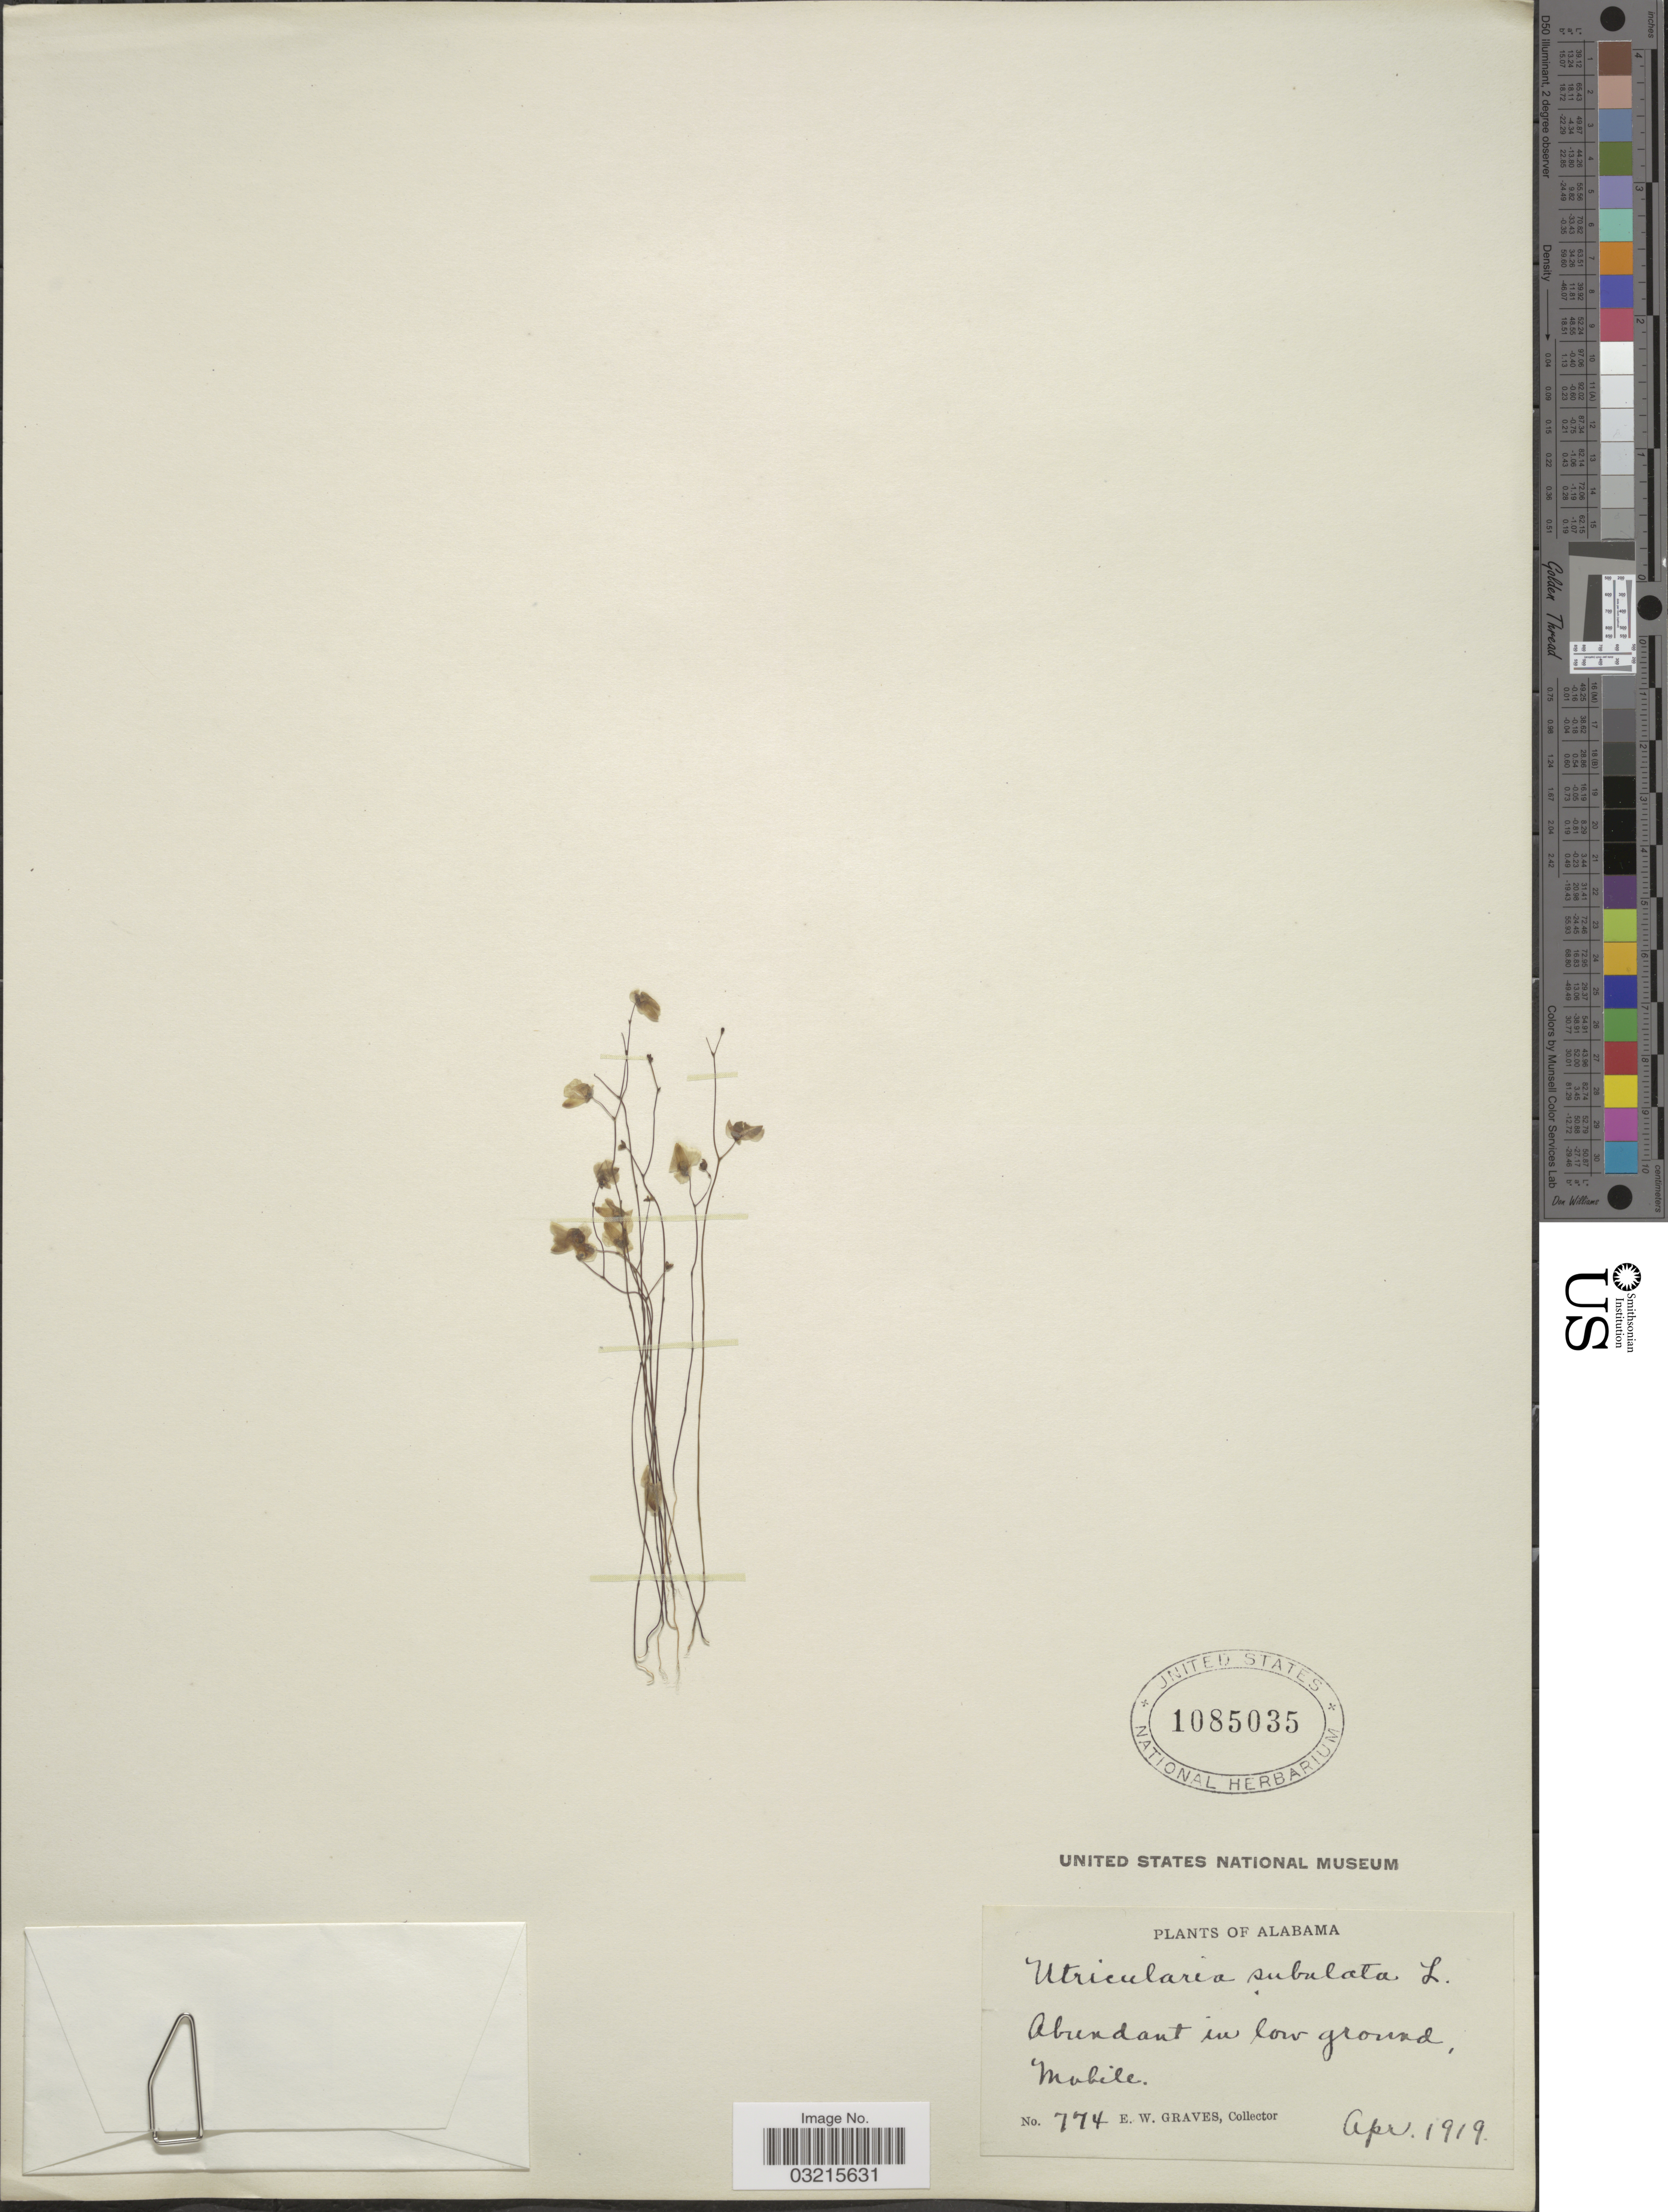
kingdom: Plantae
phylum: Tracheophyta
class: Magnoliopsida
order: Lamiales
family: Lentibulariaceae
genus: Utricularia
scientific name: Utricularia subulata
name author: L.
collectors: E. Graves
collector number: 774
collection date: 1919-04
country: United States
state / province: Alabama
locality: Mobile.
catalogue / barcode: US 1085035